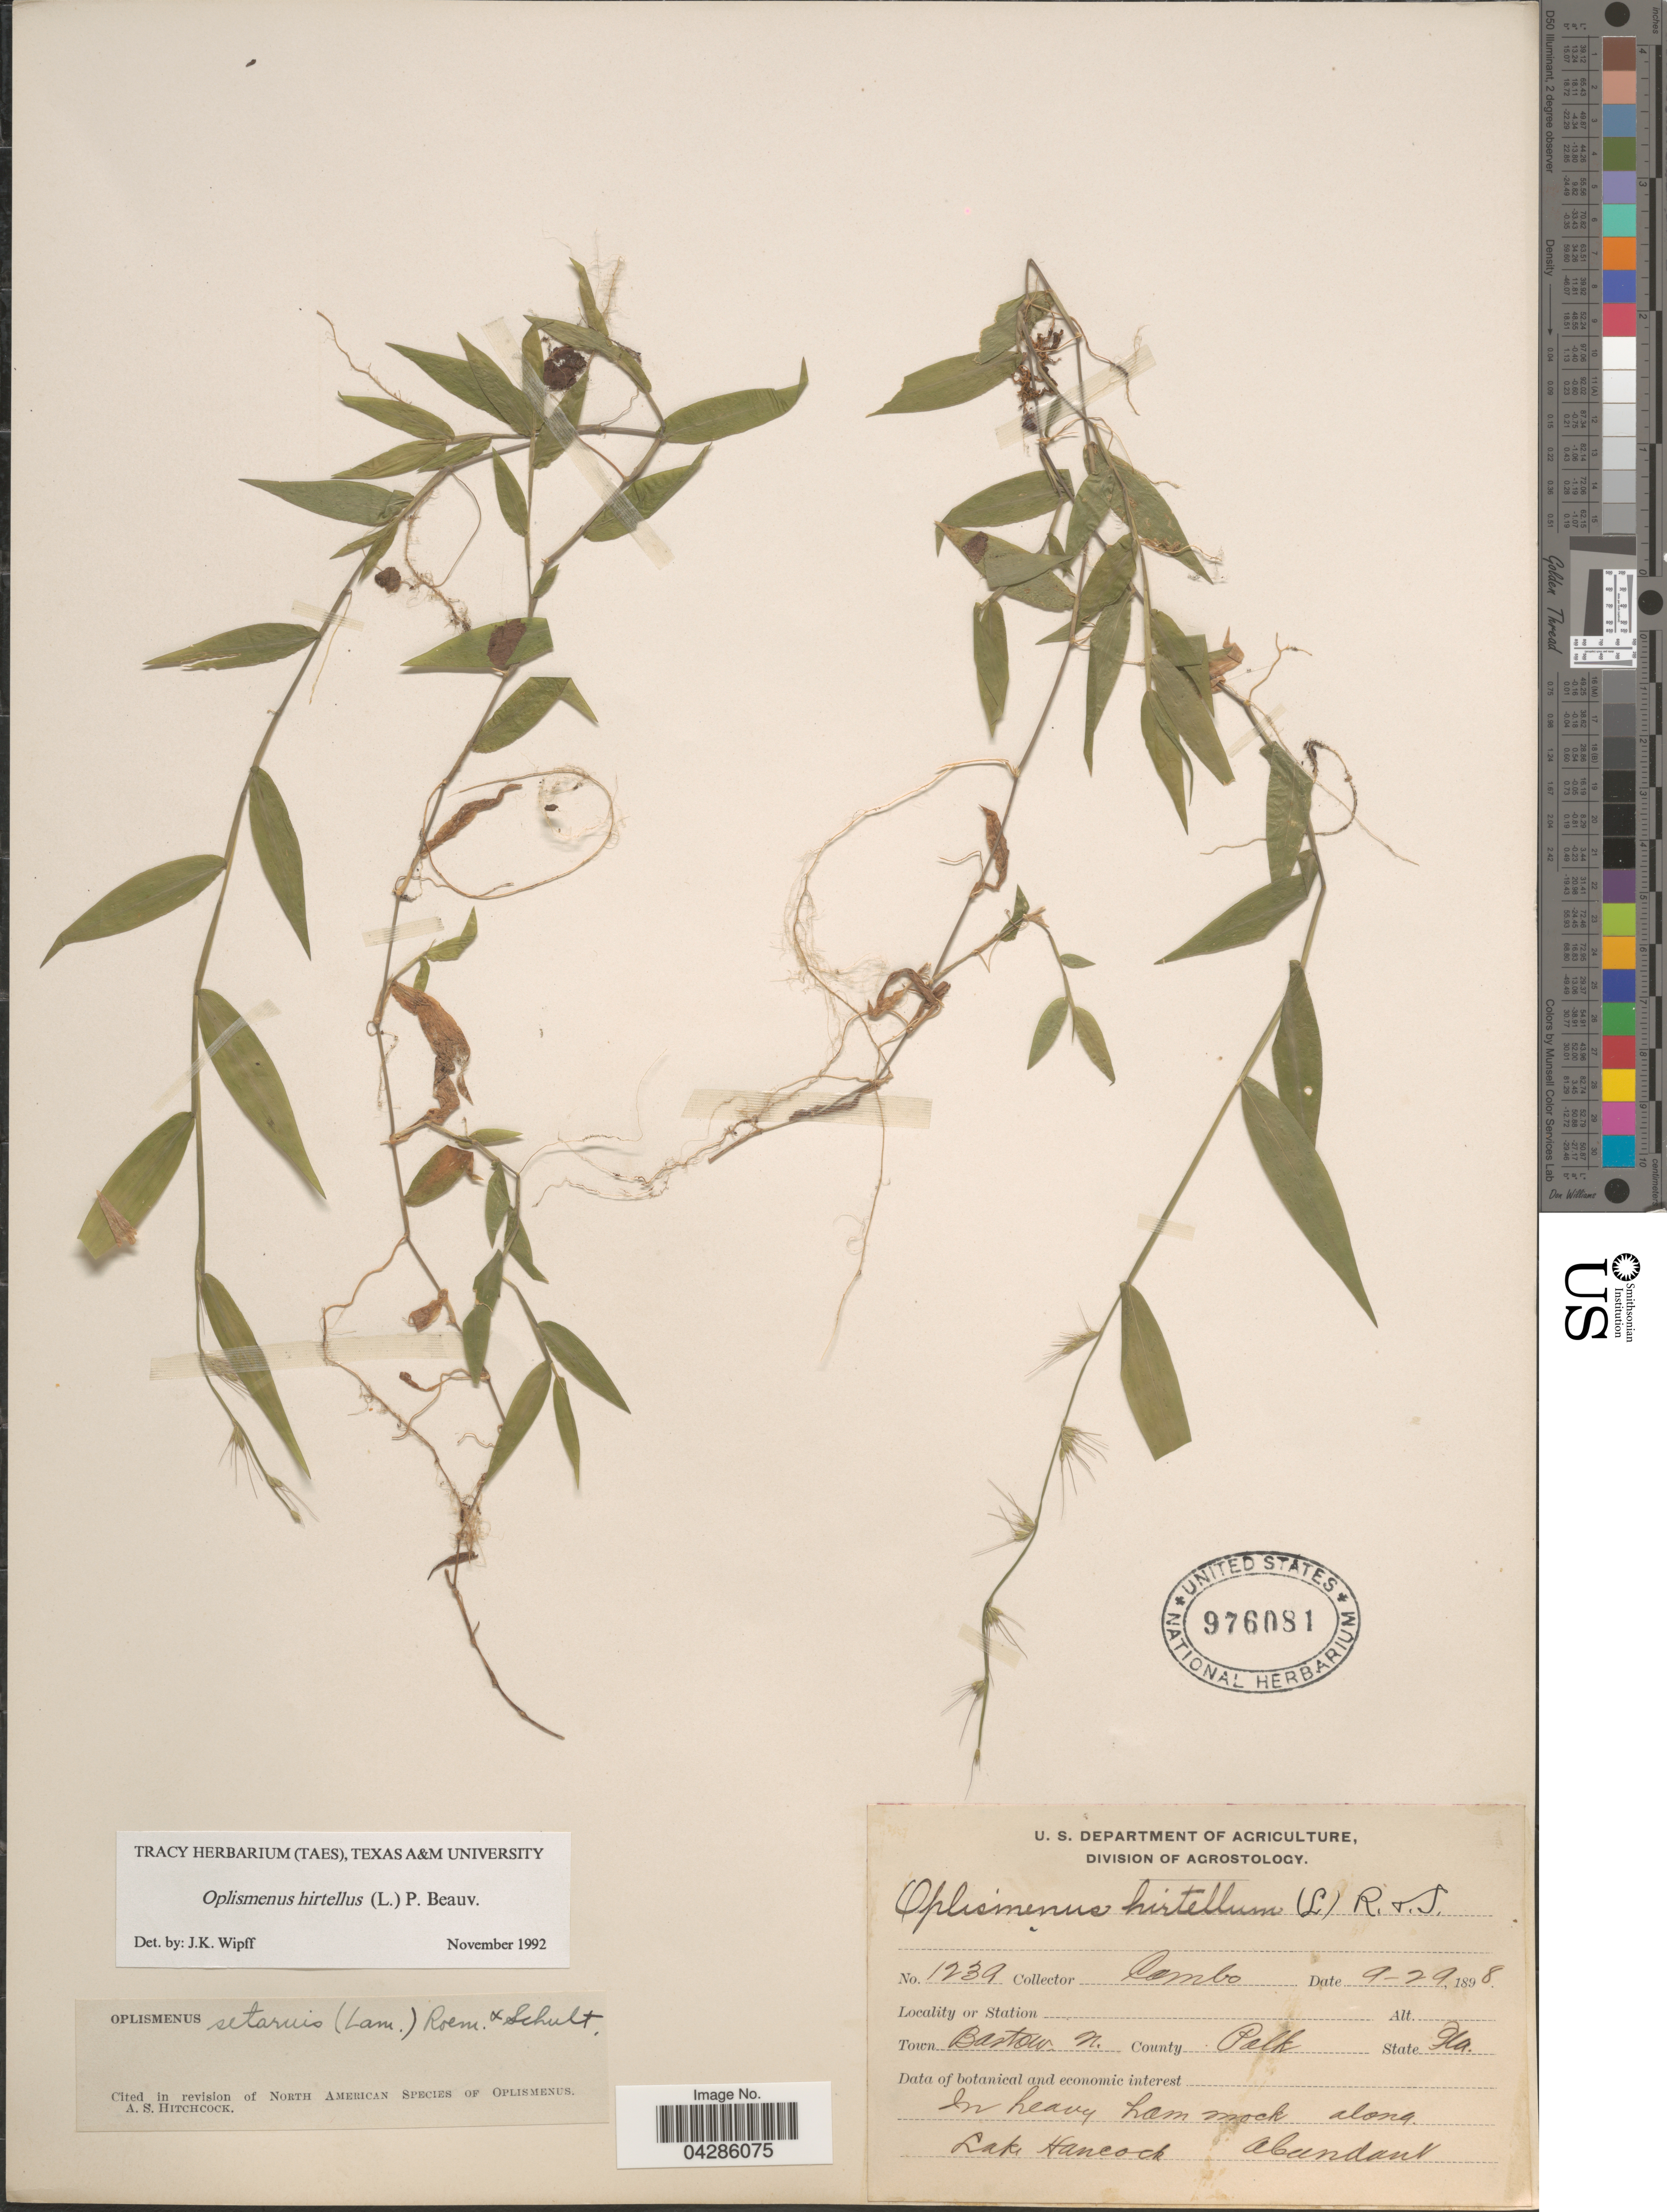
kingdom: Plantae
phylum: Tracheophyta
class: Liliopsida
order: Poales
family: Poaceae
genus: Oplismenus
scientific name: Oplismenus hirtellus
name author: (L.) P. Beauv.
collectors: -. Combs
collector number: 1239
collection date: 1898-09-29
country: United States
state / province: Florida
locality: Town Bartow N. County Polk.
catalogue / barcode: US 976081